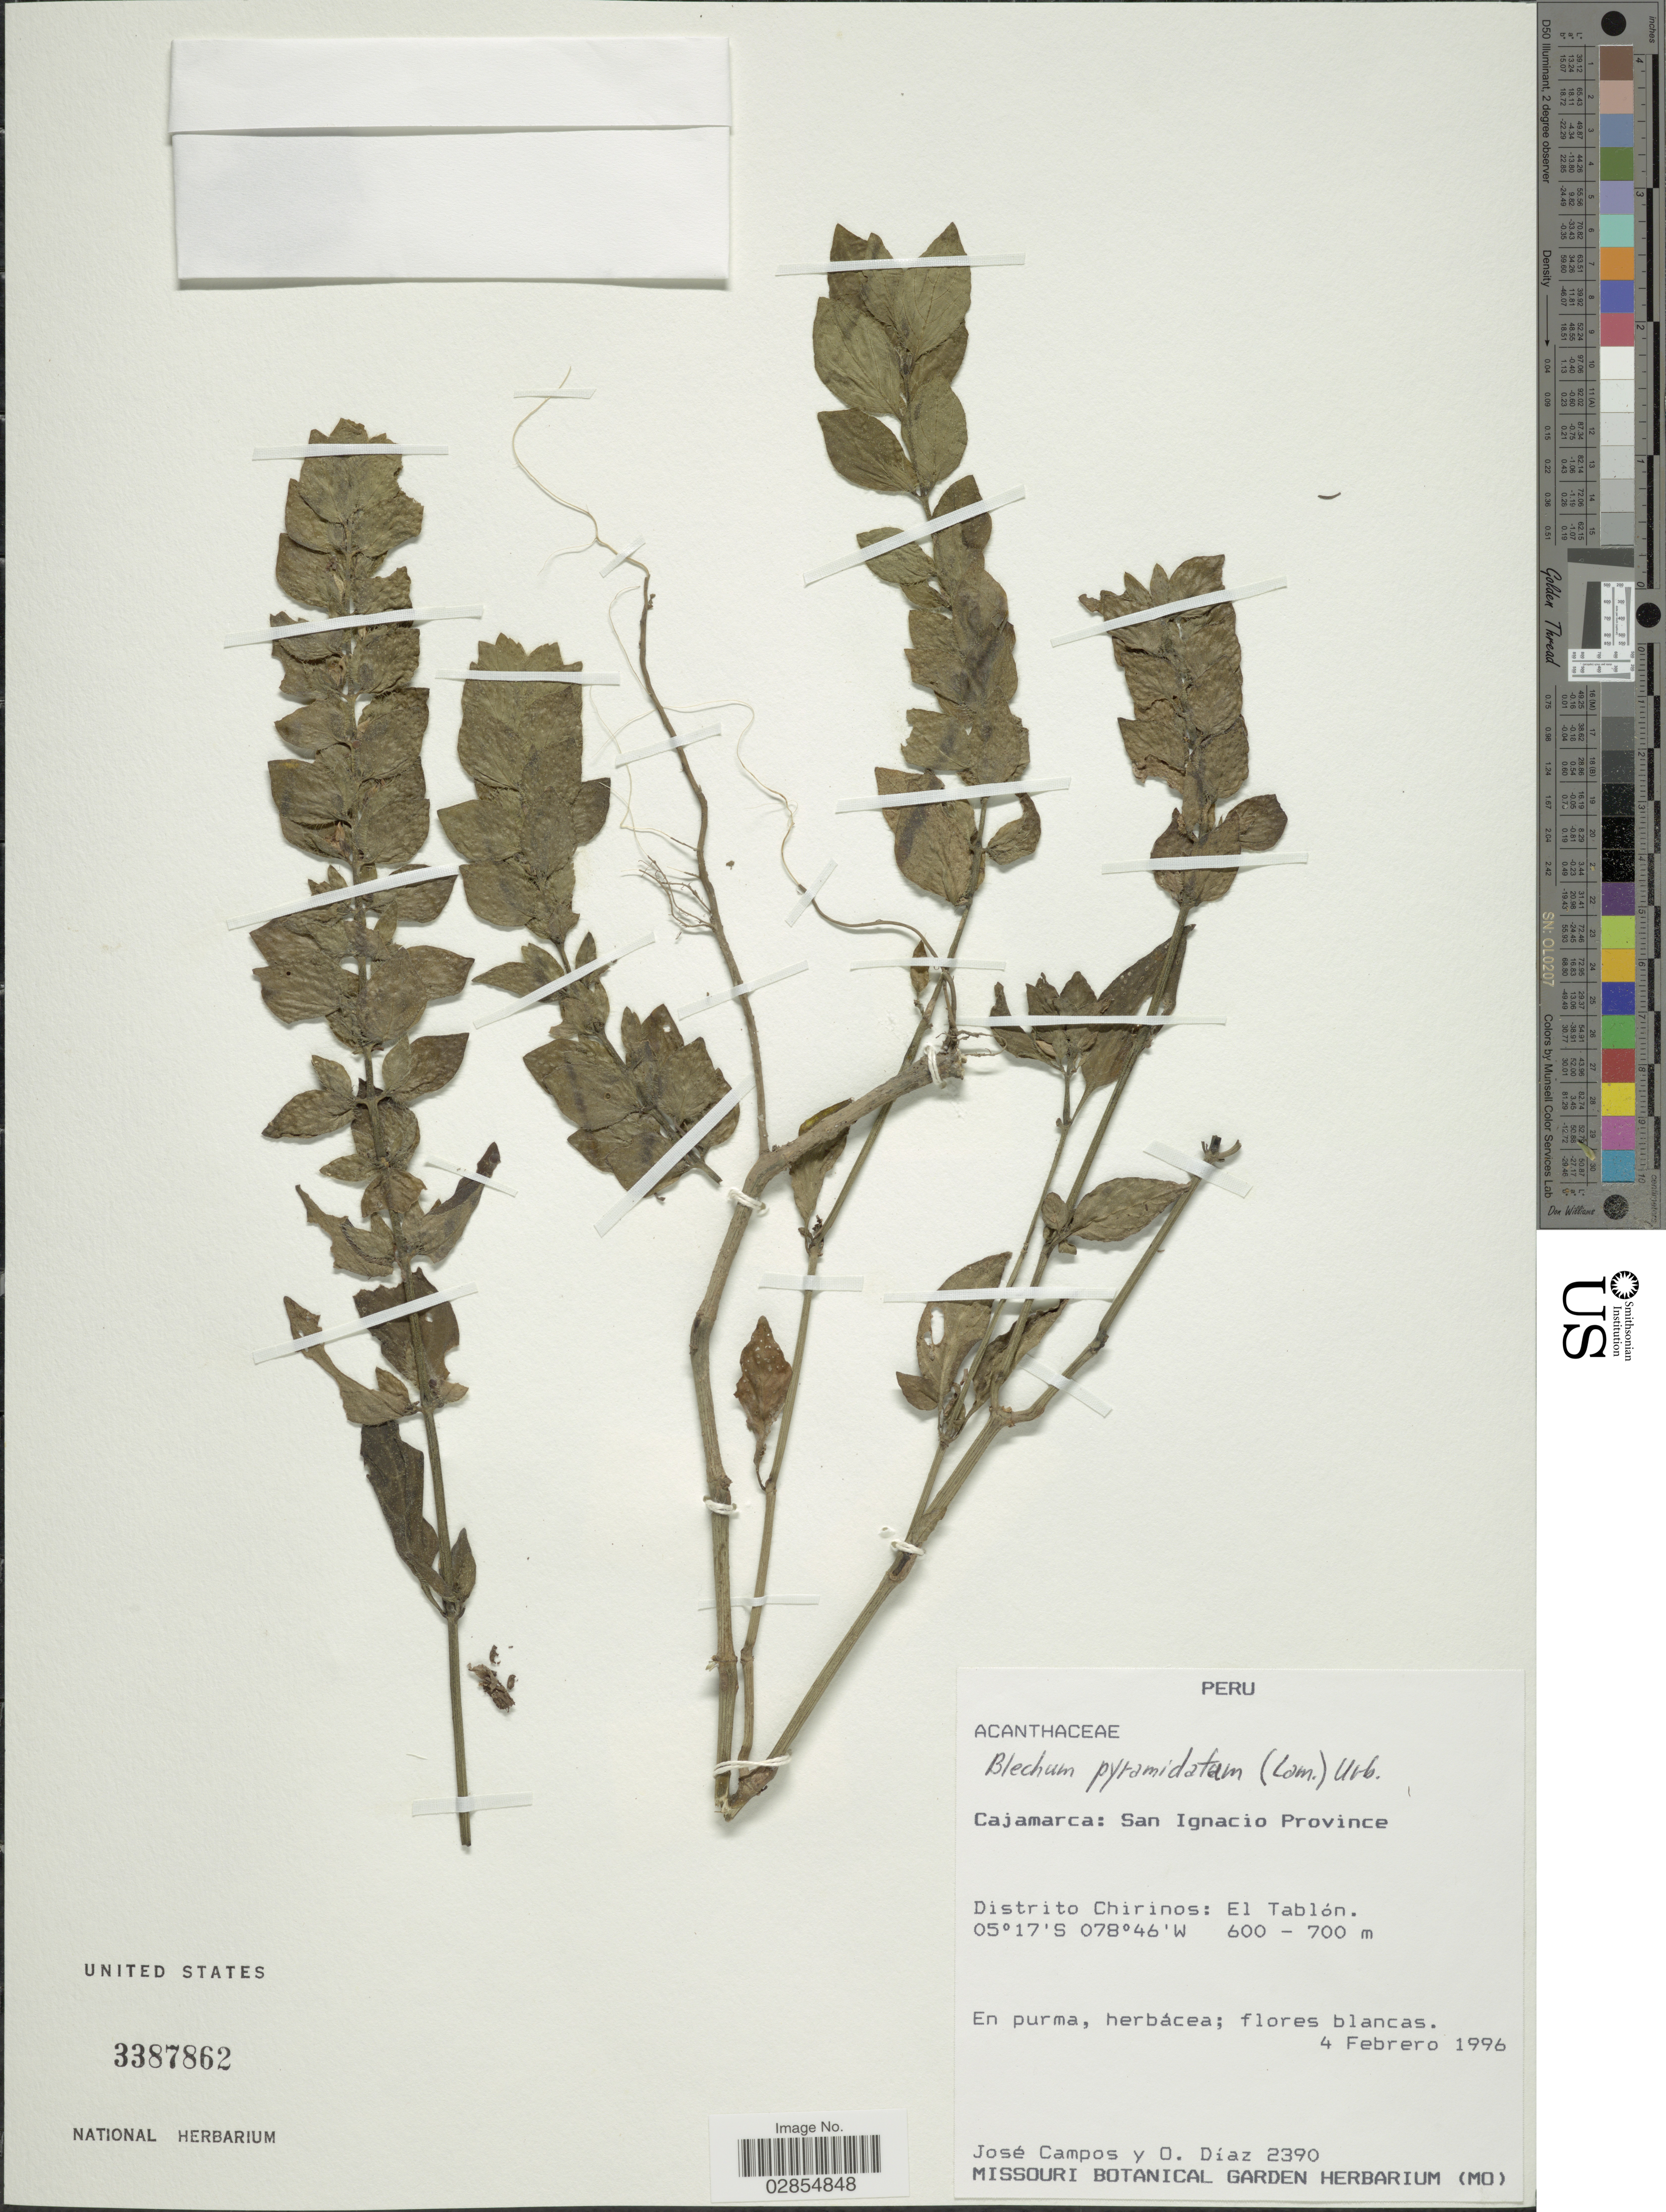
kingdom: Plantae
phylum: Tracheophyta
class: Magnoliopsida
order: Lamiales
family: Acanthaceae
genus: Blechum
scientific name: Blechum brownei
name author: Juss.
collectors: J. Campos & O. Diaz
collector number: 2390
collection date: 1996-02-04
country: Peru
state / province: Cajamarca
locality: Cajamarca: San Ignacio Province. Distrito Chirinos: El Tablón.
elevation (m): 600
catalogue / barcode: US 3387862